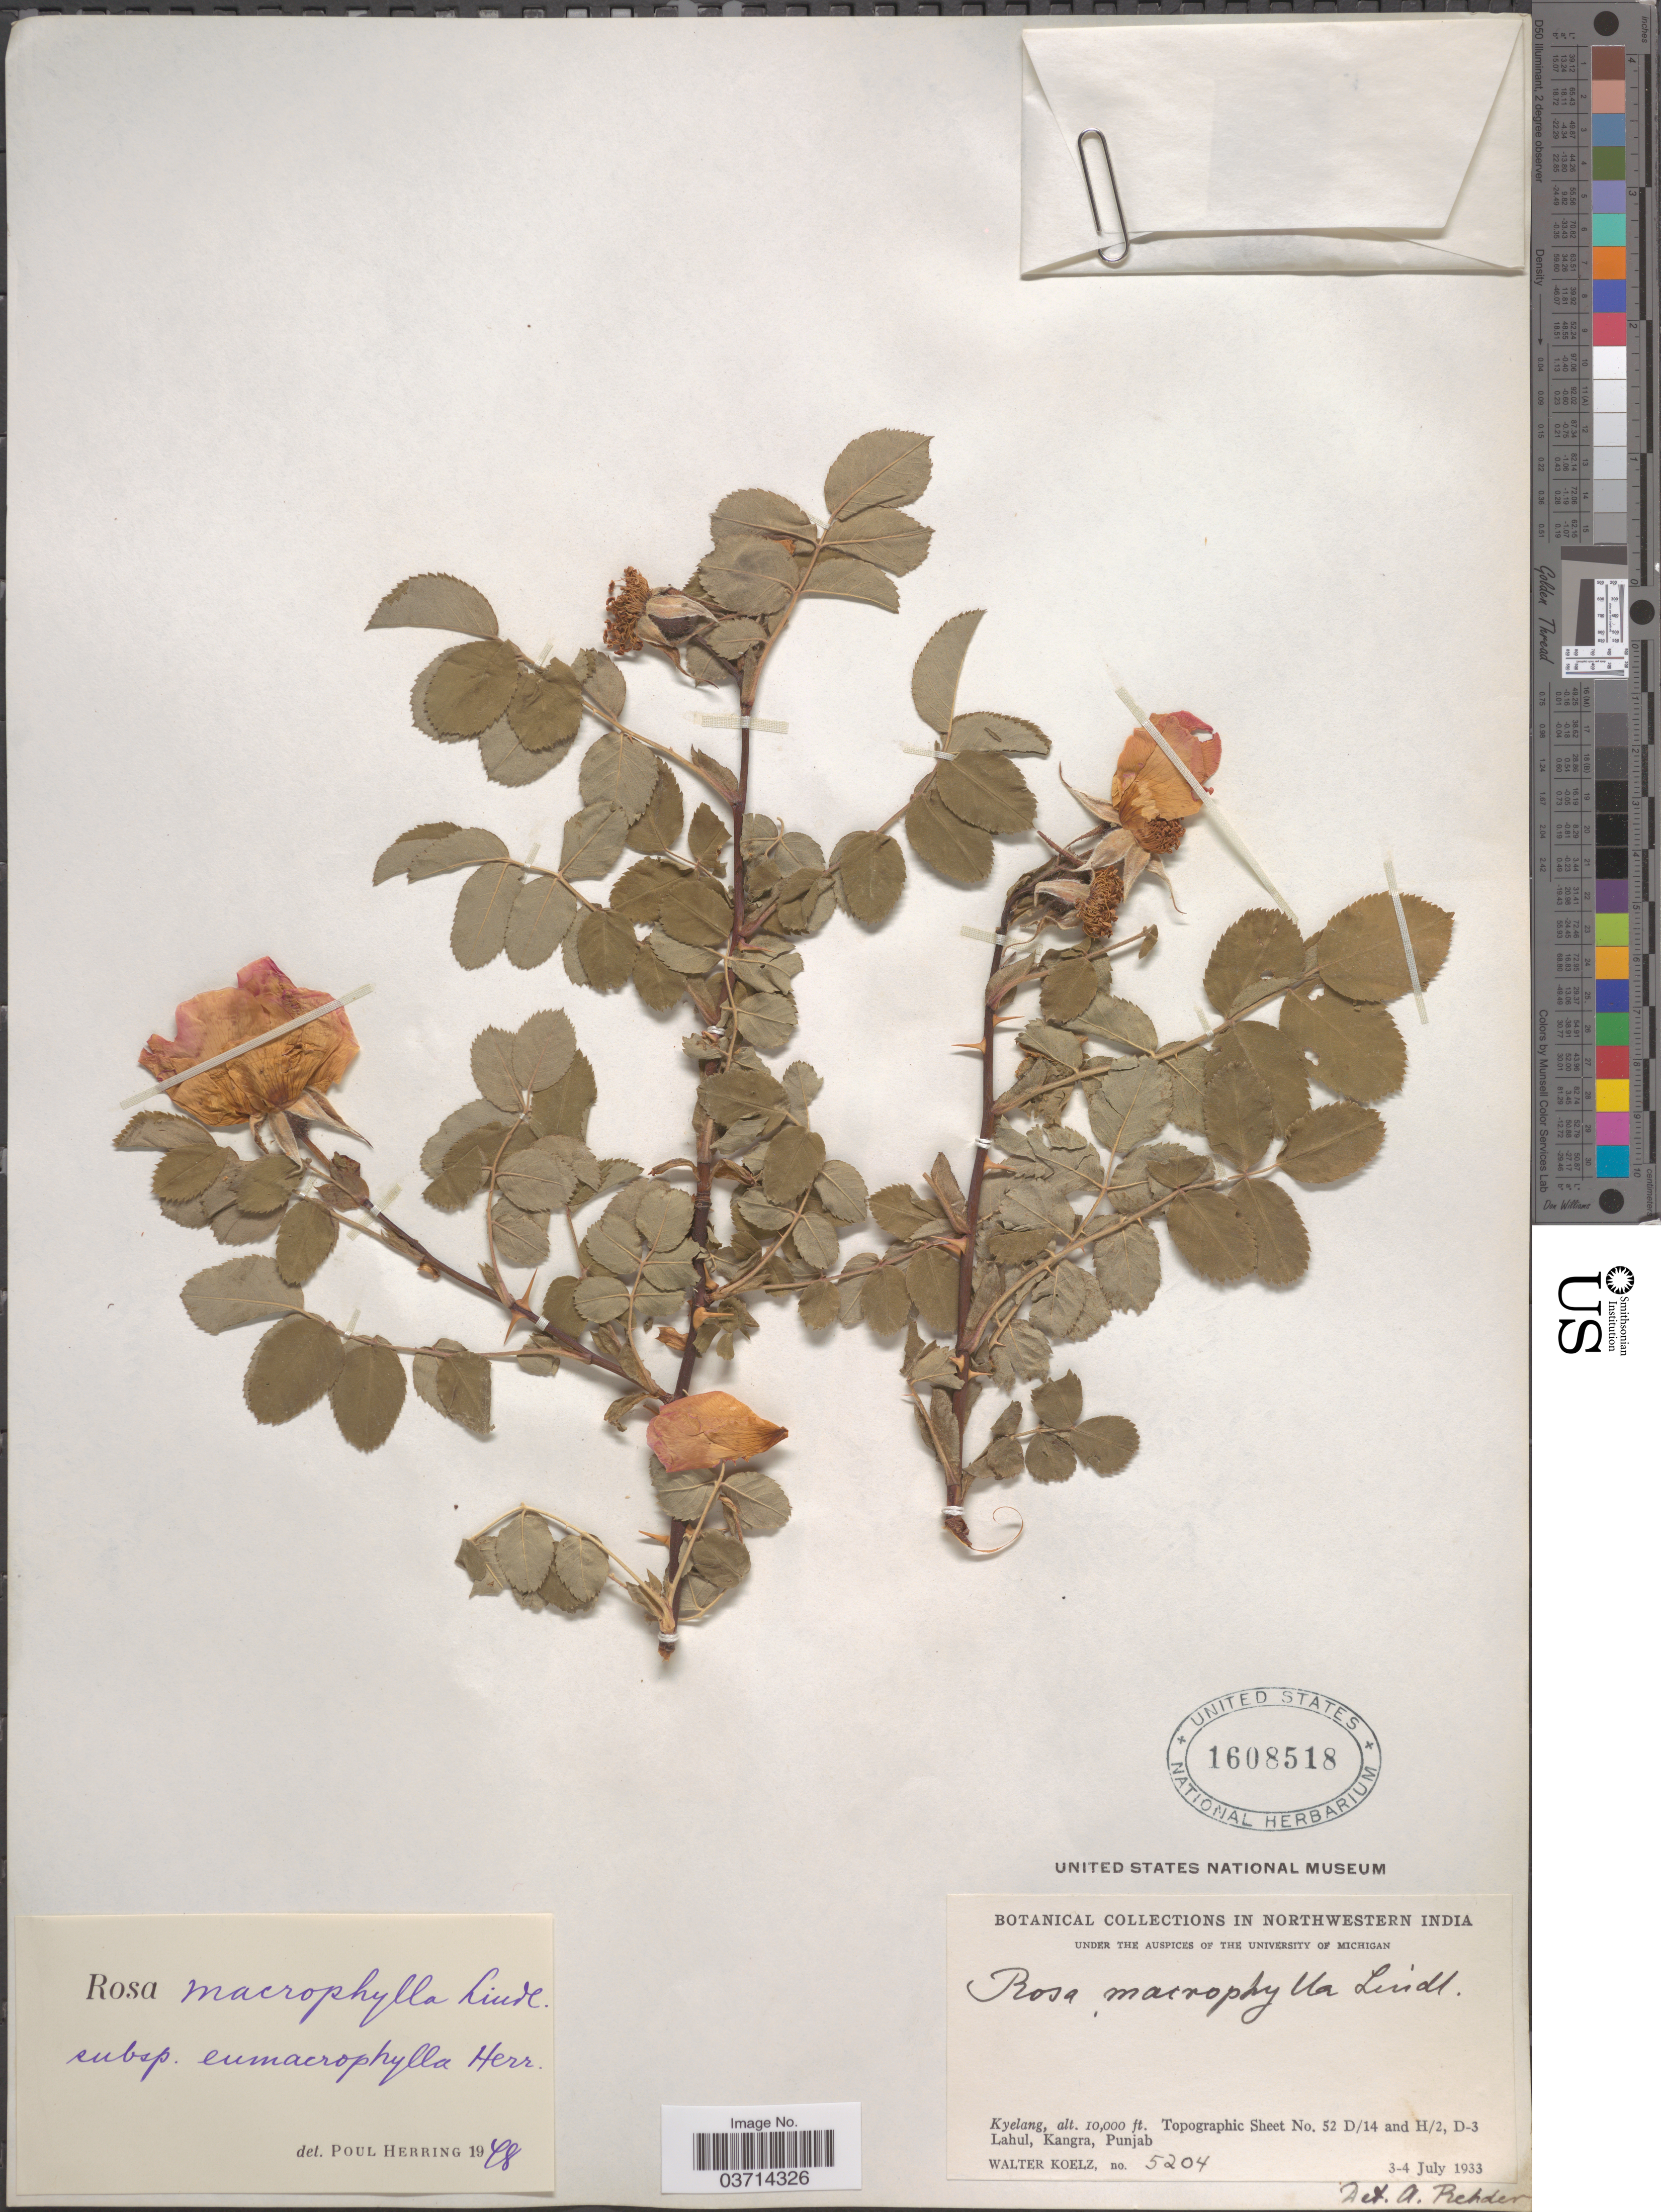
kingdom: Plantae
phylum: Tracheophyta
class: Magnoliopsida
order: Rosales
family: Rosaceae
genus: Rosa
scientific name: Rosa macrophylla var. macrophylla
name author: Lindl.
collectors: W. N. Koelz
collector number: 5204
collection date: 1933-07-03/1933-07-04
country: India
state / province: Punjab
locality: Northwestern India. Kyelang, Topographic Sheet No. 52 D/14 and H/2. D-3 Lahul, Kangra.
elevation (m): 3048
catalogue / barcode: US 1608518